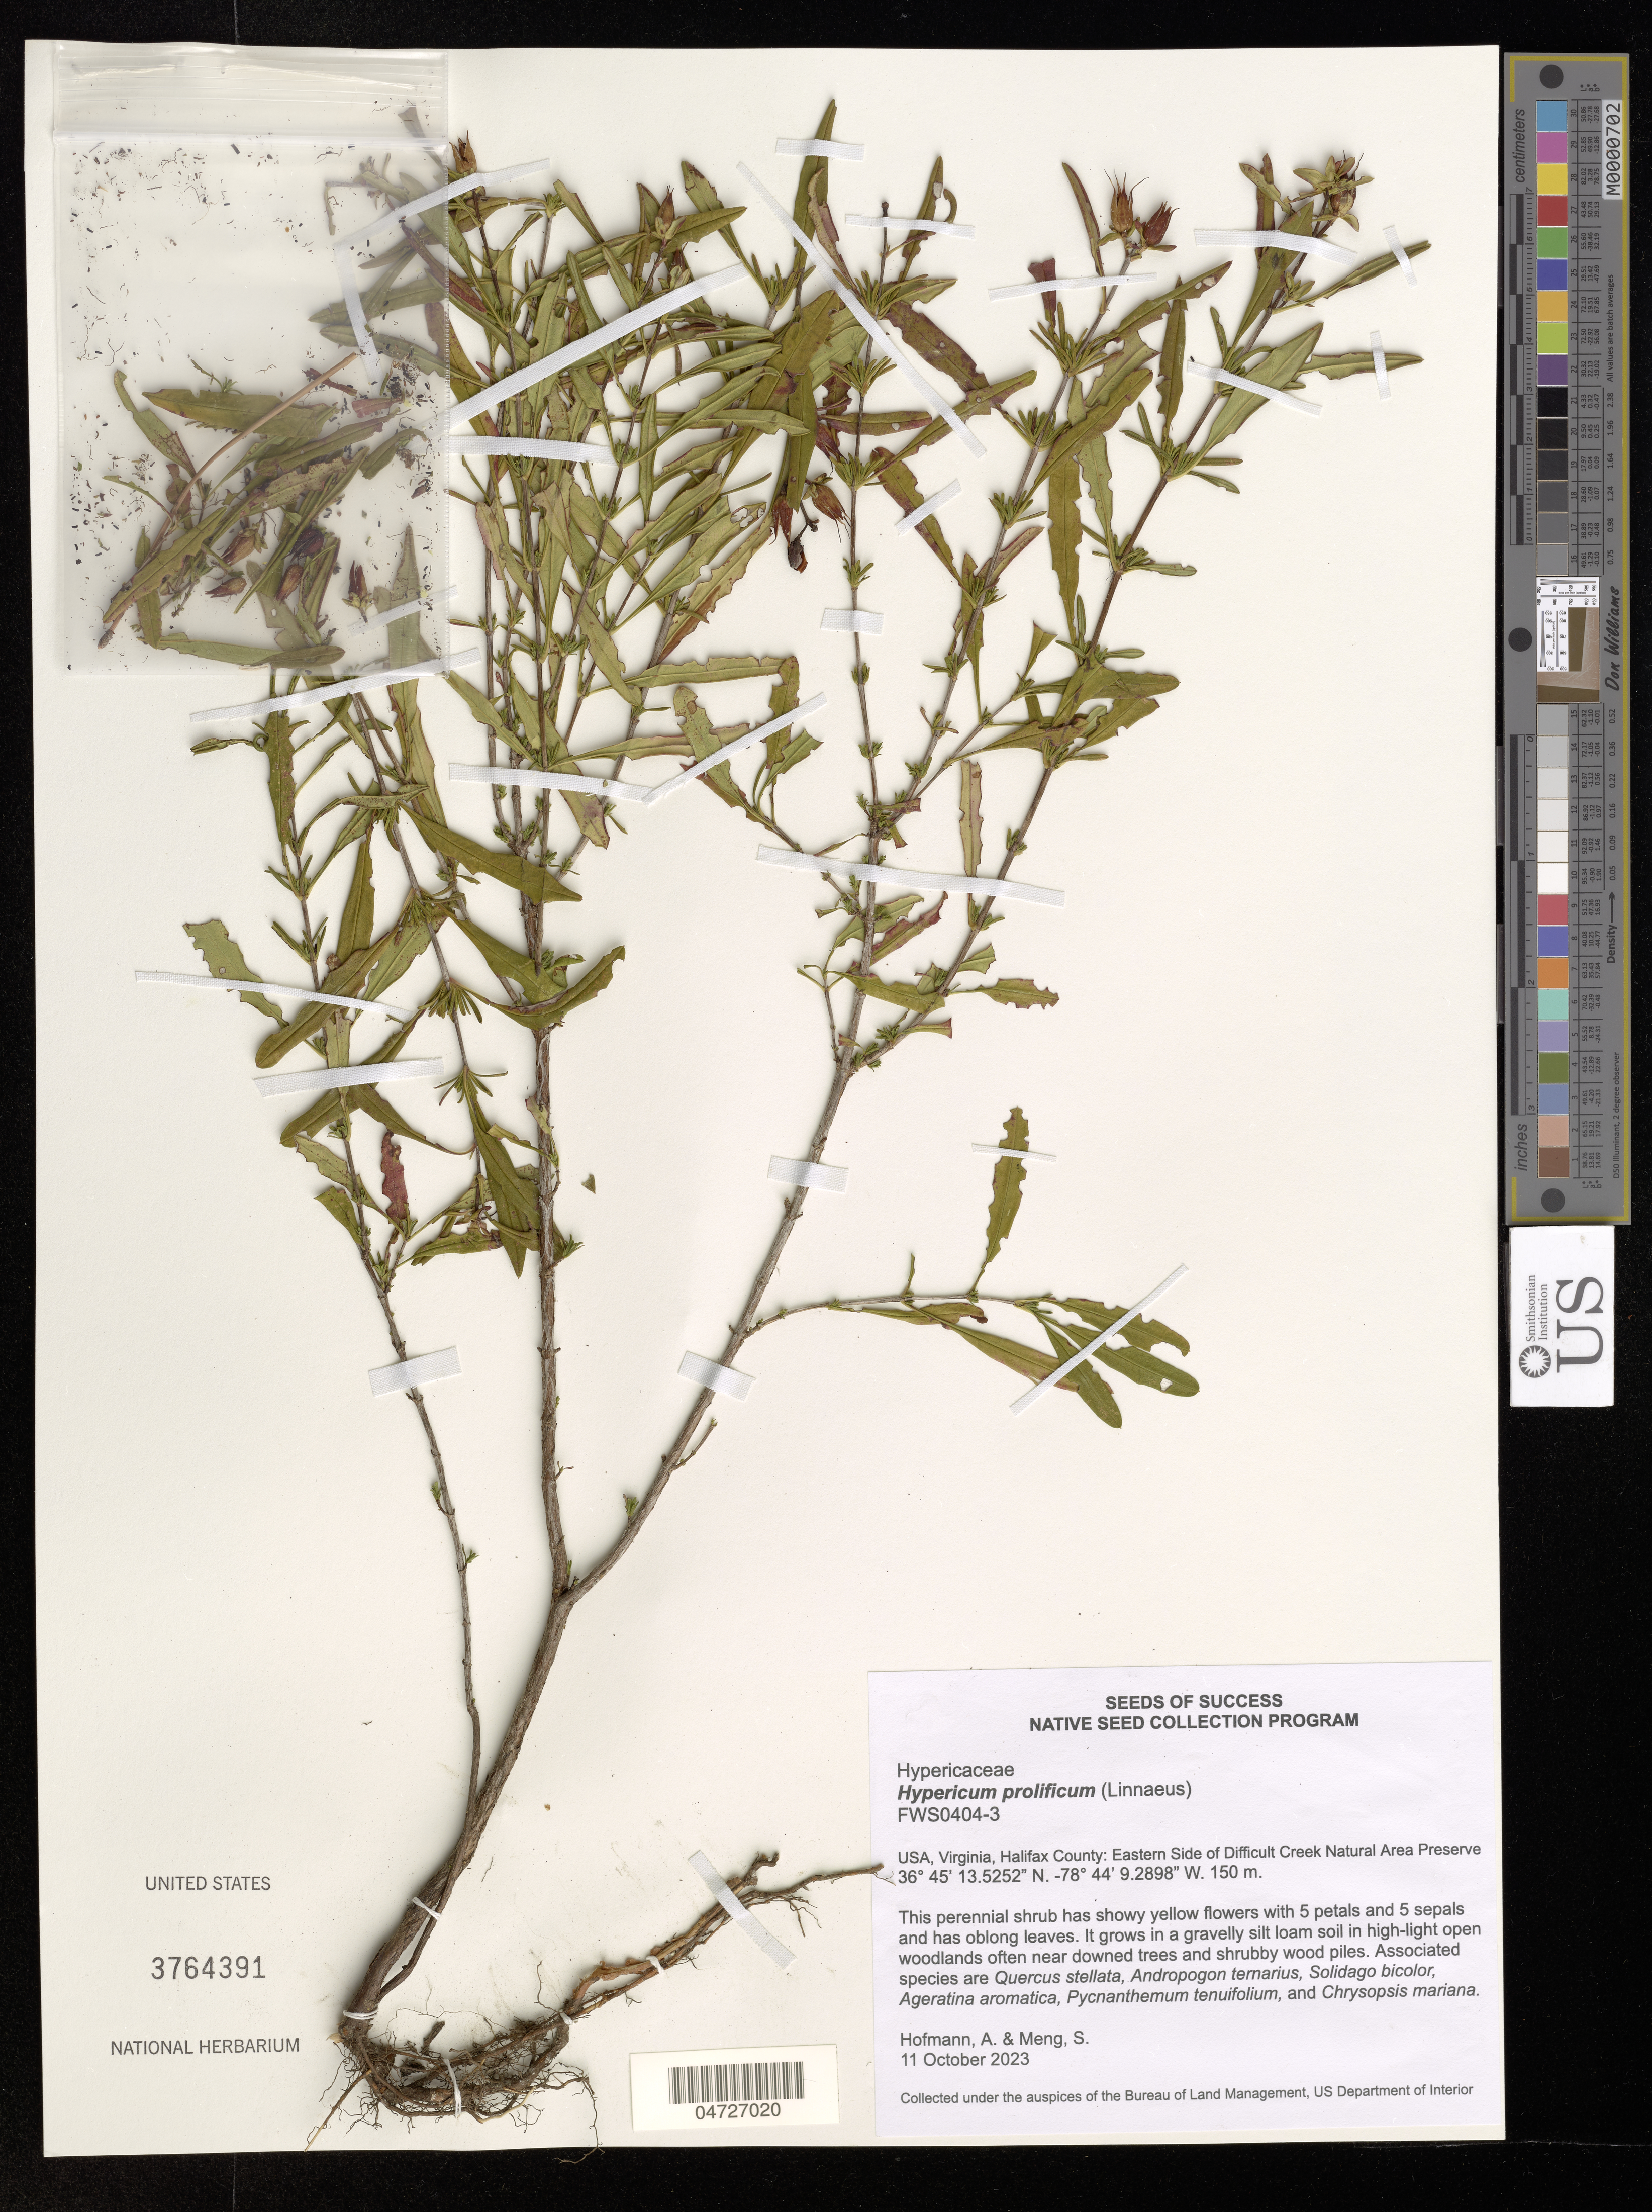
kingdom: Plantae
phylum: Tracheophyta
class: Magnoliopsida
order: Malpighiales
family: Hypericaceae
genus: Hypericum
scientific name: Hypericum prolificum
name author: L.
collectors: A. Hofmann & S. Meng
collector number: FWS0404-3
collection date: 2023-10-11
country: United States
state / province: Virginia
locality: Halifax County: Eastern Side of Difficult Creek Natural Area Preserve.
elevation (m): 150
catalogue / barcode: US 3764391